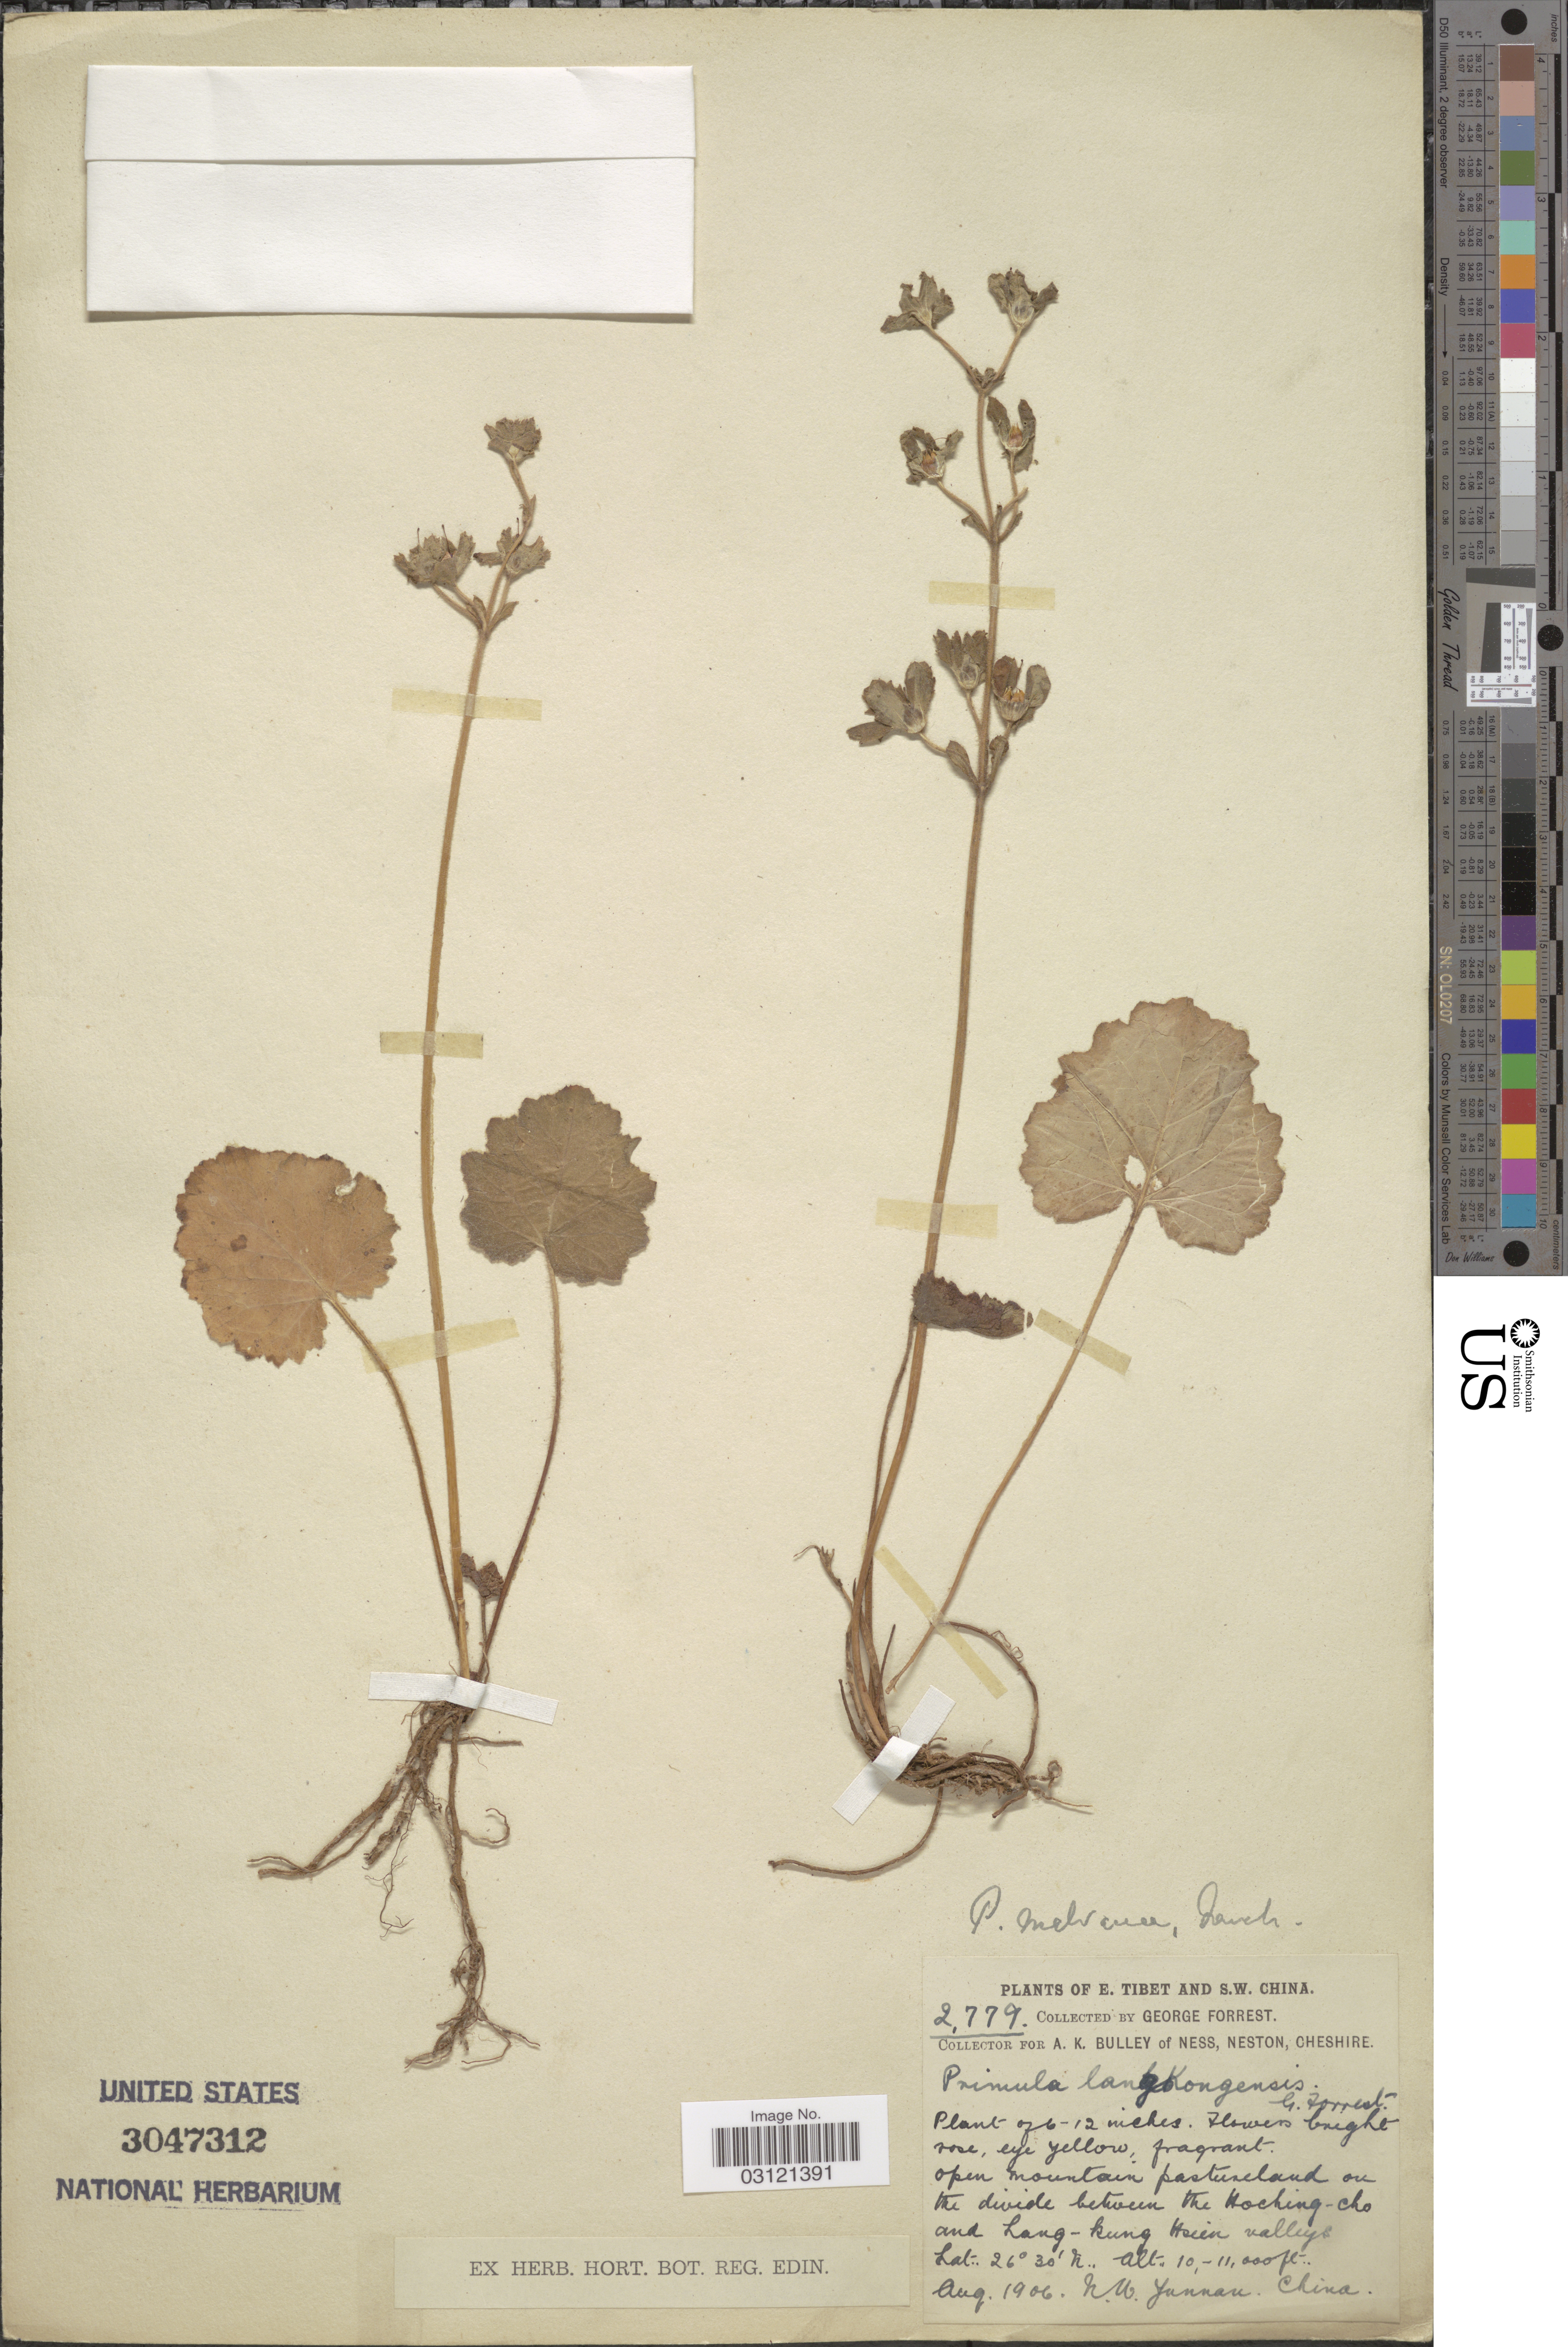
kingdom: Plantae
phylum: Tracheophyta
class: Magnoliopsida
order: Ericales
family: Primulaceae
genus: Primula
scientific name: Primula malvacea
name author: Franch.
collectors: G. Forrest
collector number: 2779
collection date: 1906-08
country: China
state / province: Yunnan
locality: E. Tibet and S.W. China. On the divide between the Hoching [interpreted]-cho and Lang-kung Hsien valleys. N.W. Yunnan.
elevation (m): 3048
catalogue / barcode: US 3047312